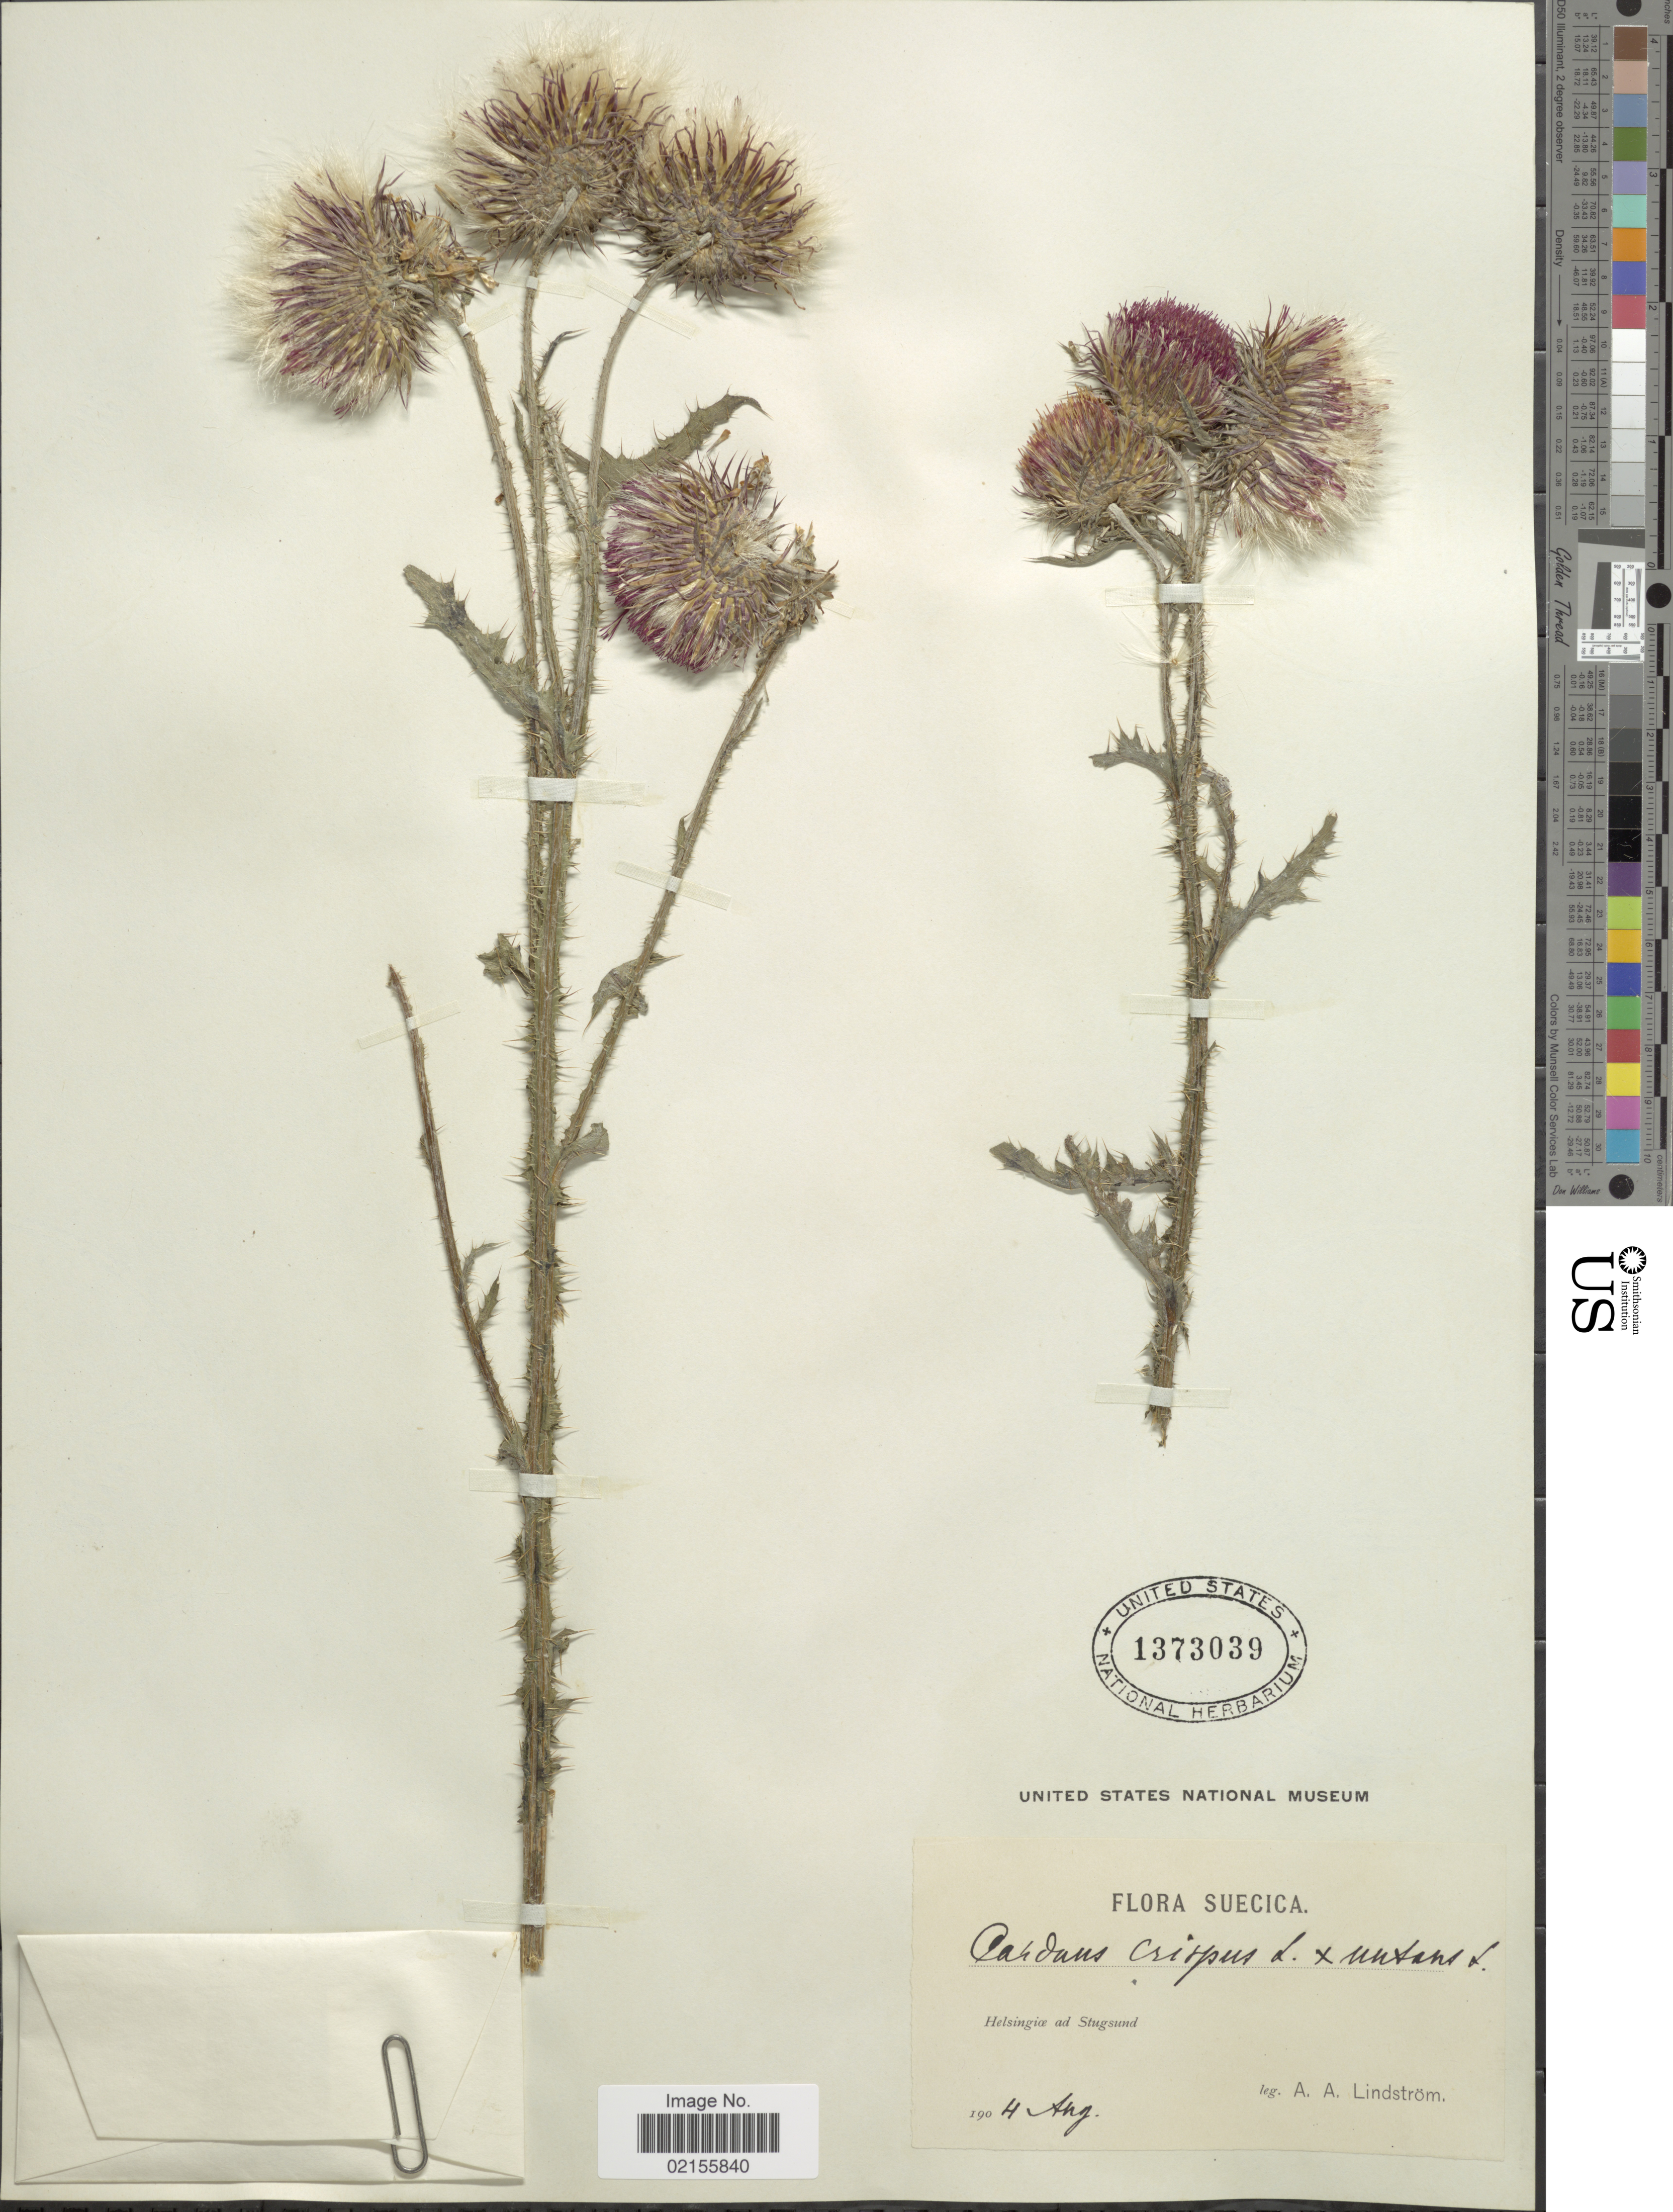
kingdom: Plantae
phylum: Tracheophyta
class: Magnoliopsida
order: Asterales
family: Asteraceae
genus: Carduus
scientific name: Carduus crispus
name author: L.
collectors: A. Lindstrom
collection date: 1904-08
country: Sweden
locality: Helsingiæ ad Stugsund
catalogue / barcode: US 1373039